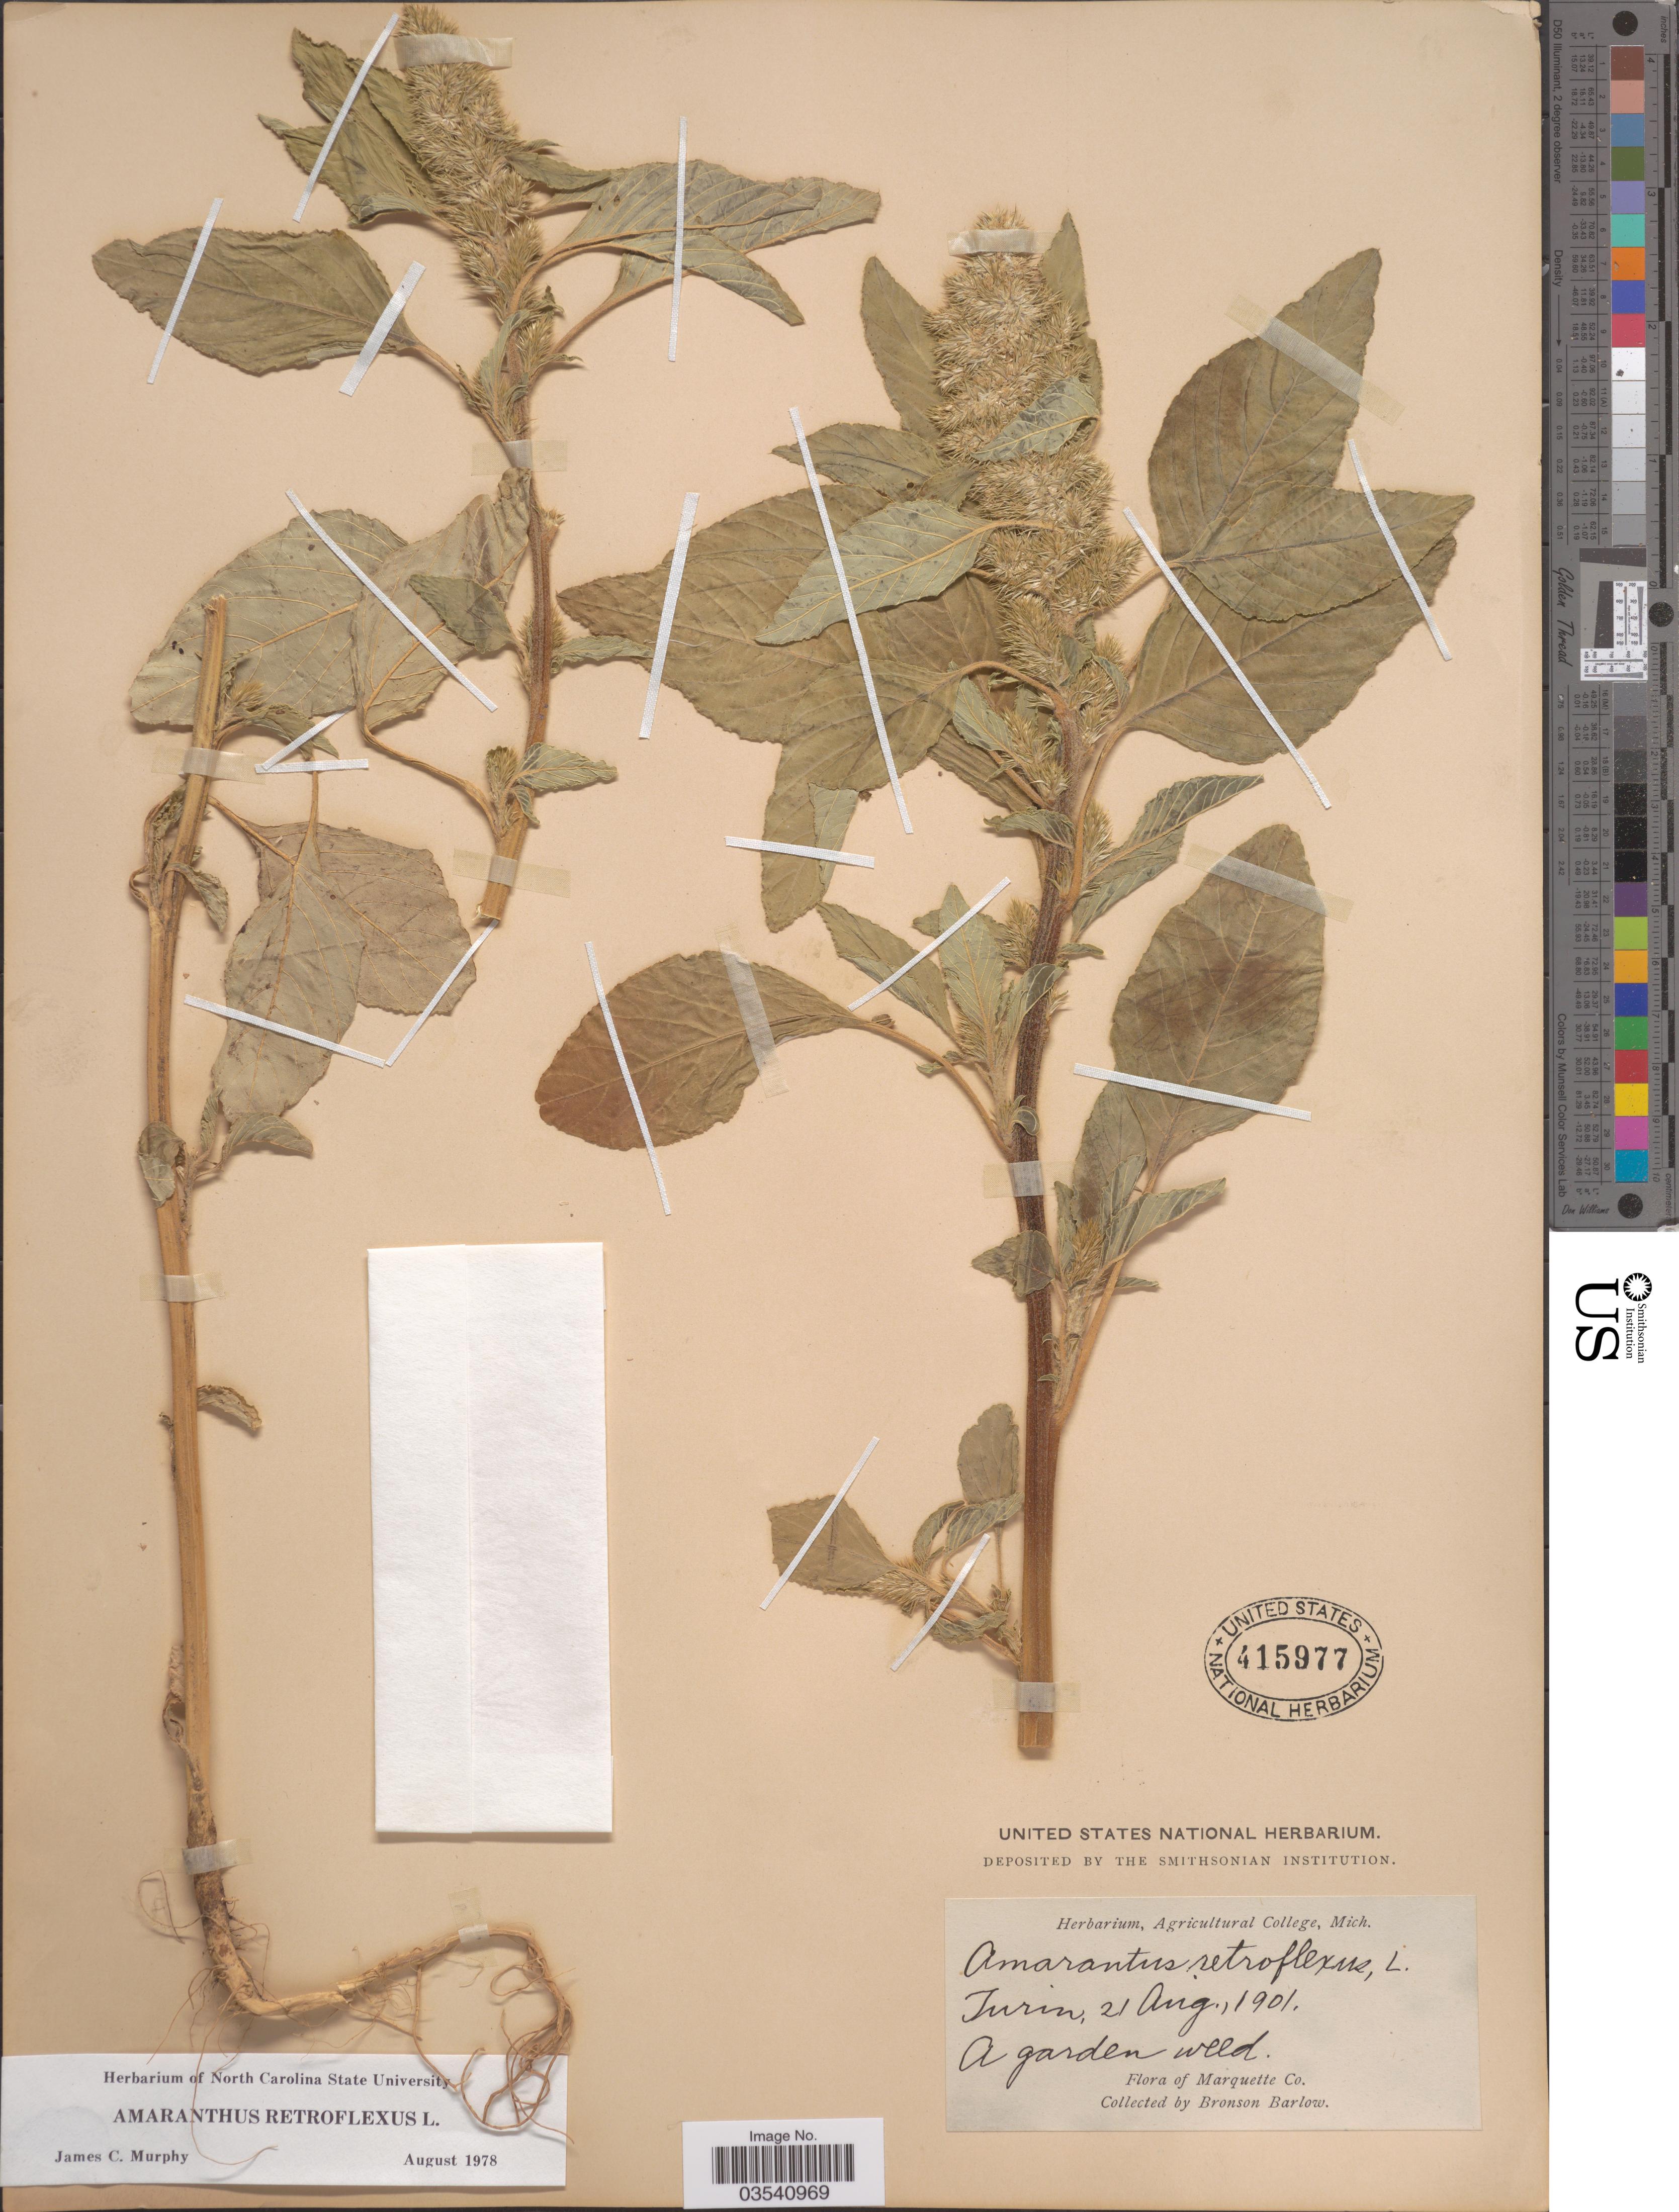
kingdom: Plantae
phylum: Tracheophyta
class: Magnoliopsida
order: Caryophyllales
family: Amaranthaceae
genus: Amaranthus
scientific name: Amaranthus retroflexus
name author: L.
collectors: Barlow, B.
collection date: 1901-08-21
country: United States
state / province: Michigan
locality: Turin. Marquette Co.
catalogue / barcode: US 415977